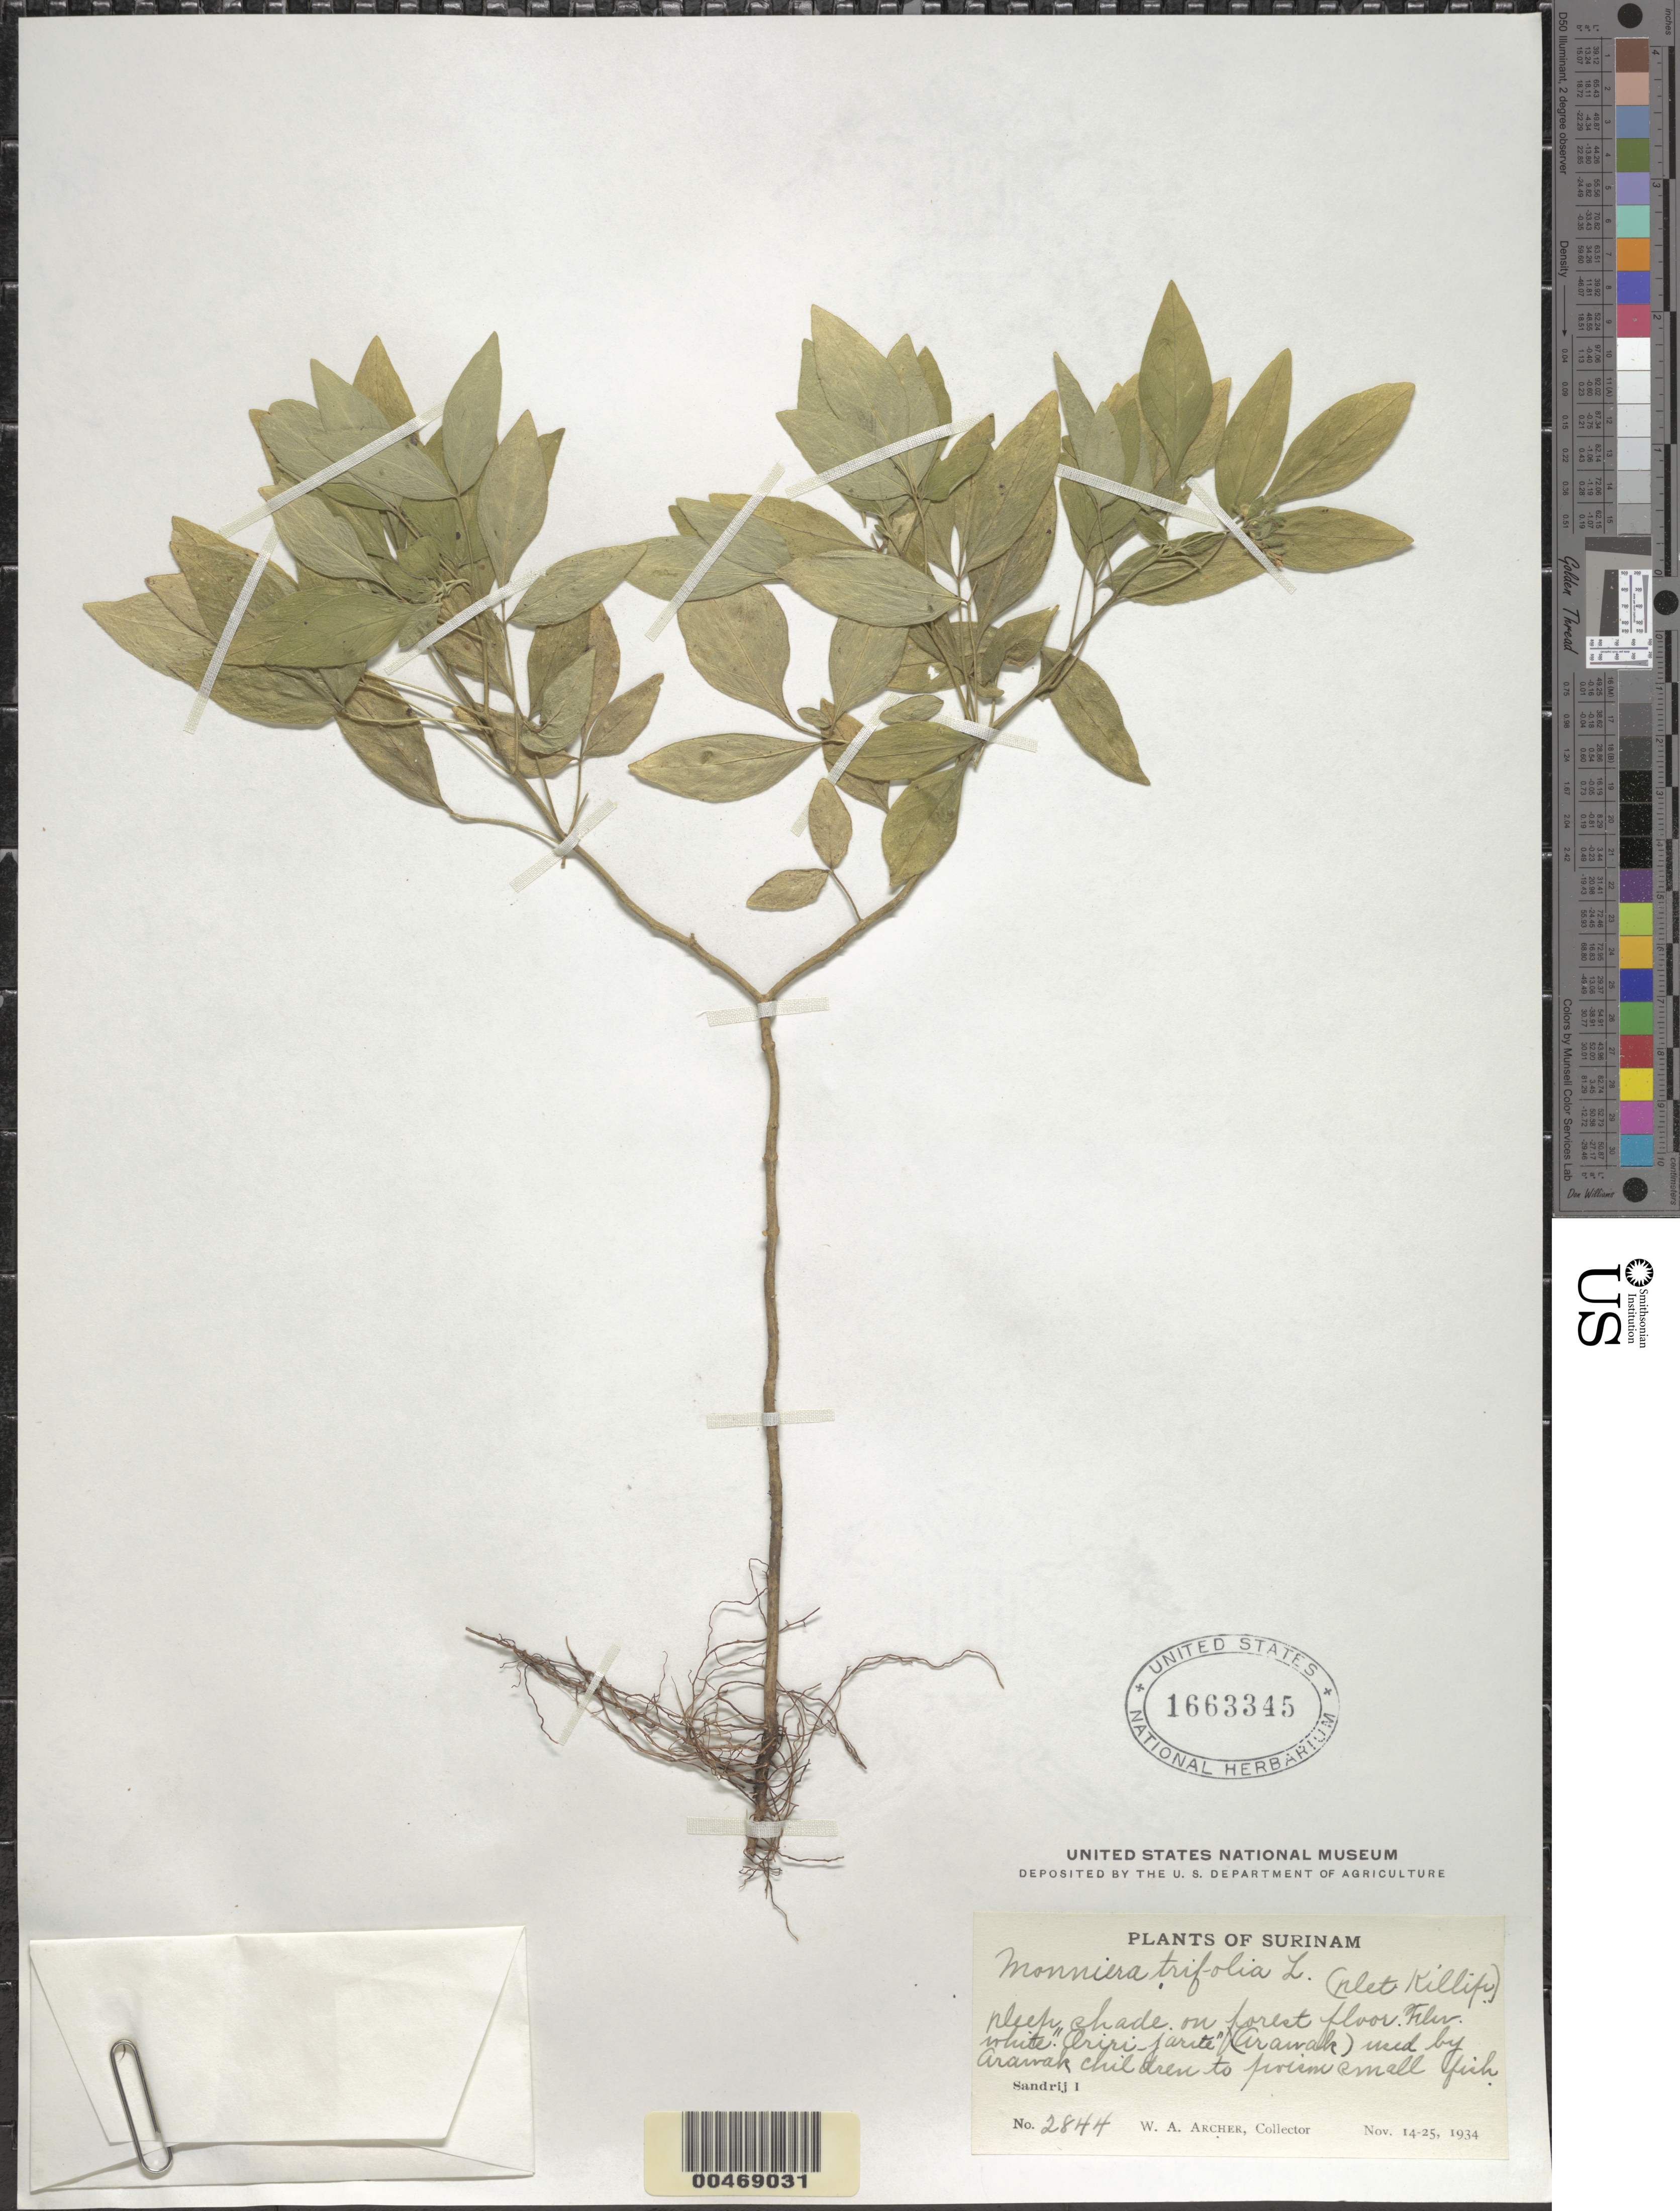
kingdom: Plantae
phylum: Tracheophyta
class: Magnoliopsida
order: Sapindales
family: Rutaceae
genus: Ertela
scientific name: Ertela trifolia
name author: (L.) Kuntze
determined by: Strong, Mark T., (BOT), Smithsonian Institution - National Museum of Natural History (UNITED STATES)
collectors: W. A. Archer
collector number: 2844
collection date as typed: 14-Nov-34 to 25-Nov-34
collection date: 1934-11-14/1934-11-25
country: Suriname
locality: Zanderij I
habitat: Deep shade on forest floor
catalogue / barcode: US 1663345